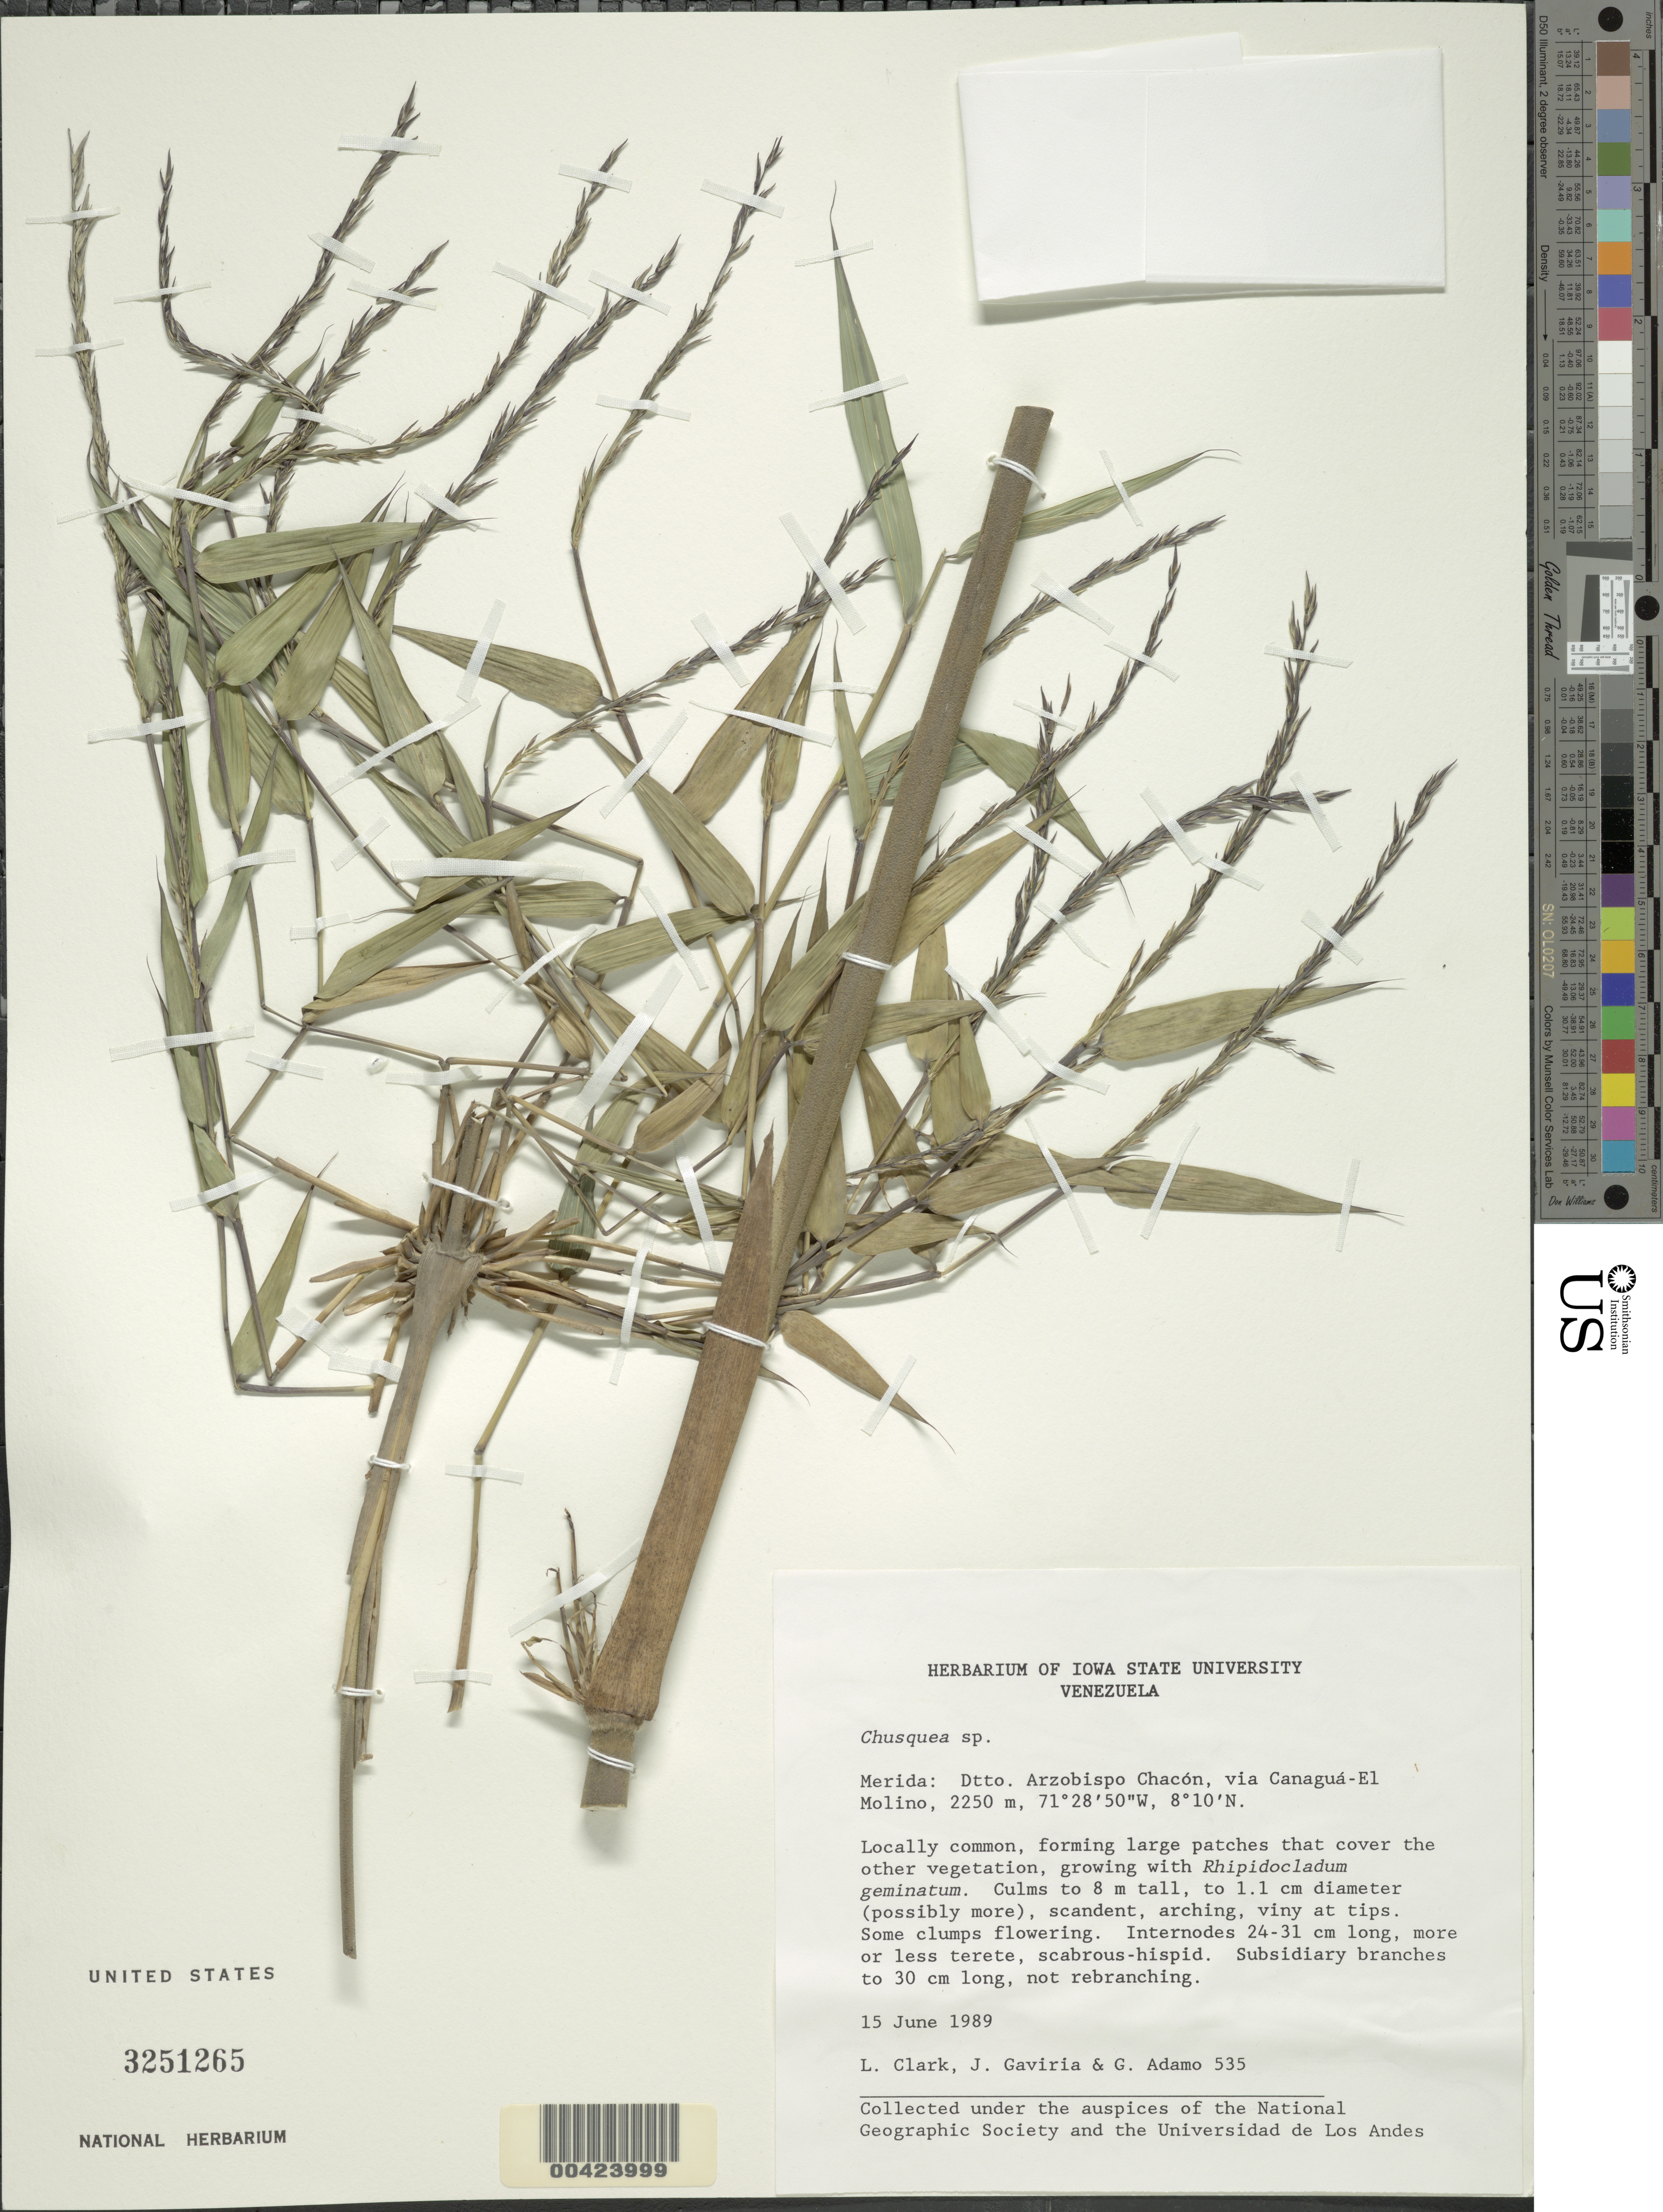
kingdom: Plantae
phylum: Tracheophyta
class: Liliopsida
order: Poales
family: Poaceae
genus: Chusquea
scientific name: Chusquea sp.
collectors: L. G. Clark, J. Gaviria & G. Adamo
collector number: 535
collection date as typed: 15 Jun 1989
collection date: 1989-06-15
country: Venezuela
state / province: Mérida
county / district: Arzobispo Chacón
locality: Via canagua - el molino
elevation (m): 2250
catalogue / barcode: US 3251265